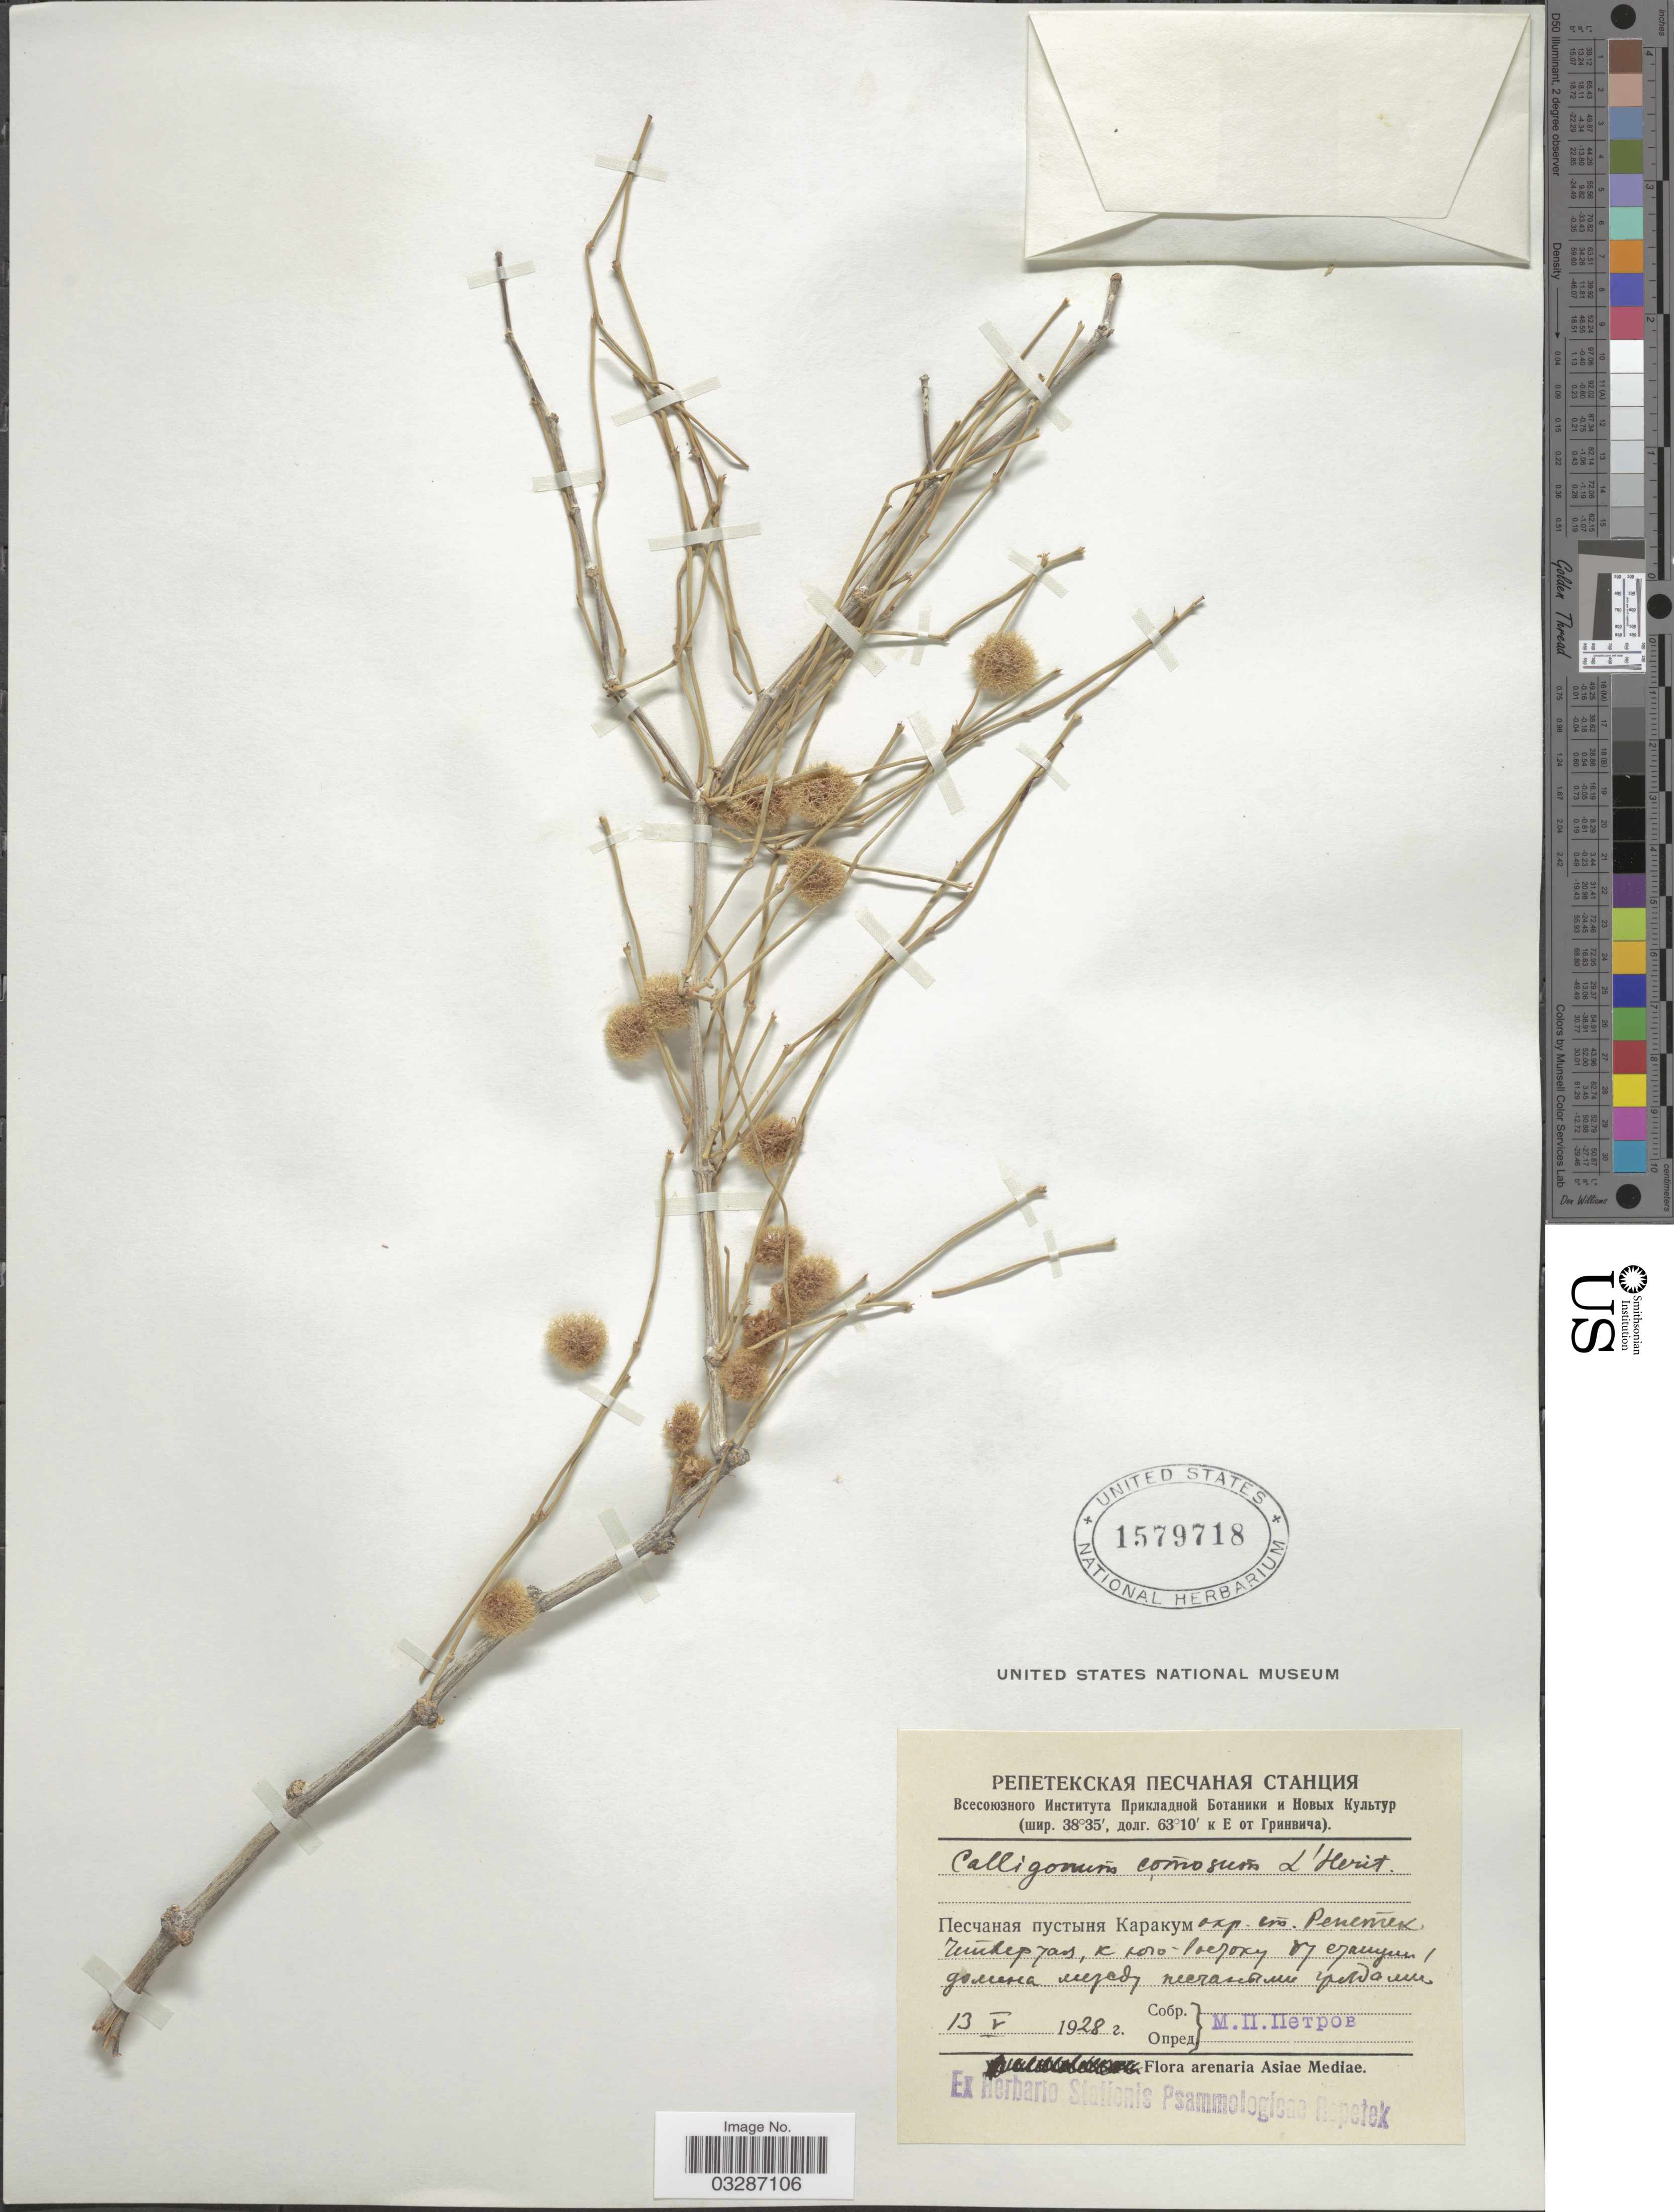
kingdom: Plantae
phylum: Tracheophyta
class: Magnoliopsida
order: Caryophyllales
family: Polygonaceae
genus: Calligonum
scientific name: Calligonum comosum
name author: L'Hér.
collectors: M. Petrov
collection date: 1928-05-13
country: Turkmenistan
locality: Karakum Desert, SW from Repetek Station.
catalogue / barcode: US 1579718